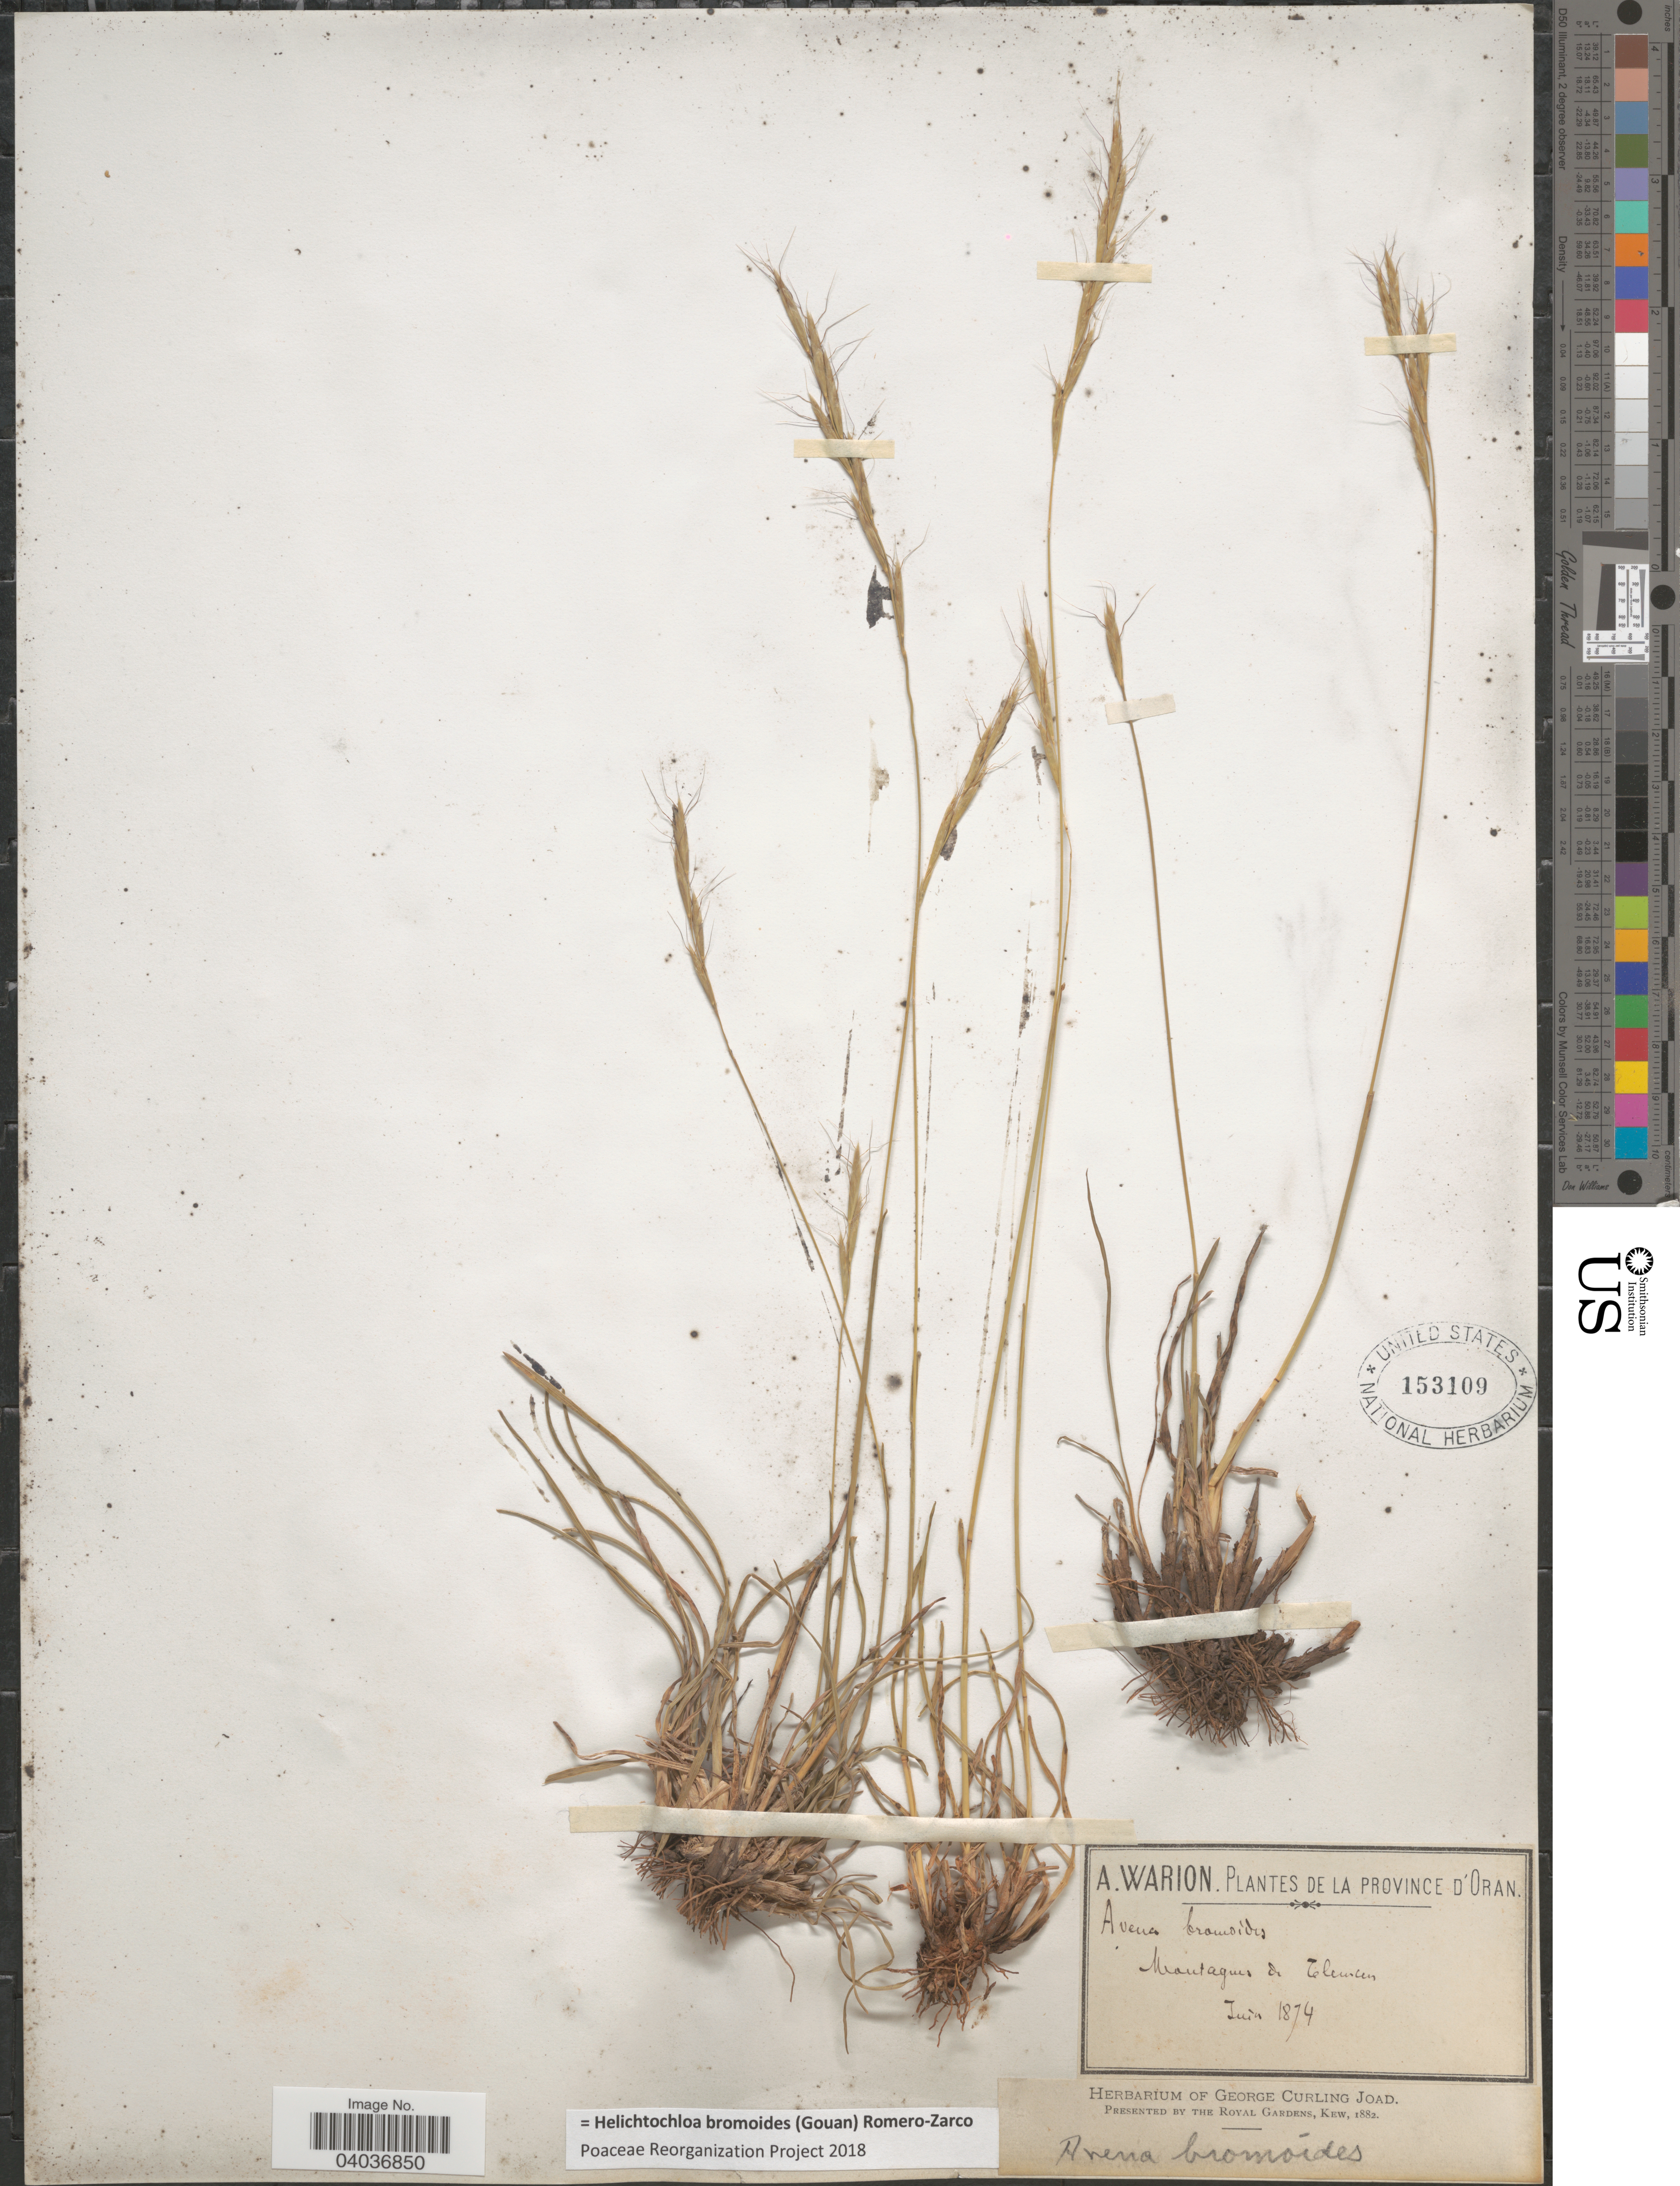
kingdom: Plantae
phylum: Tracheophyta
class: Liliopsida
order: Poales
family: Poaceae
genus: Helictochloa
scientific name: Helictochloa bromoides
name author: (Gouan) Romero-Zarco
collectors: A. Warion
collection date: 1874-06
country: Algeria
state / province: Oran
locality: Montagnes de Tlemsen.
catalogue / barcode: US 153109